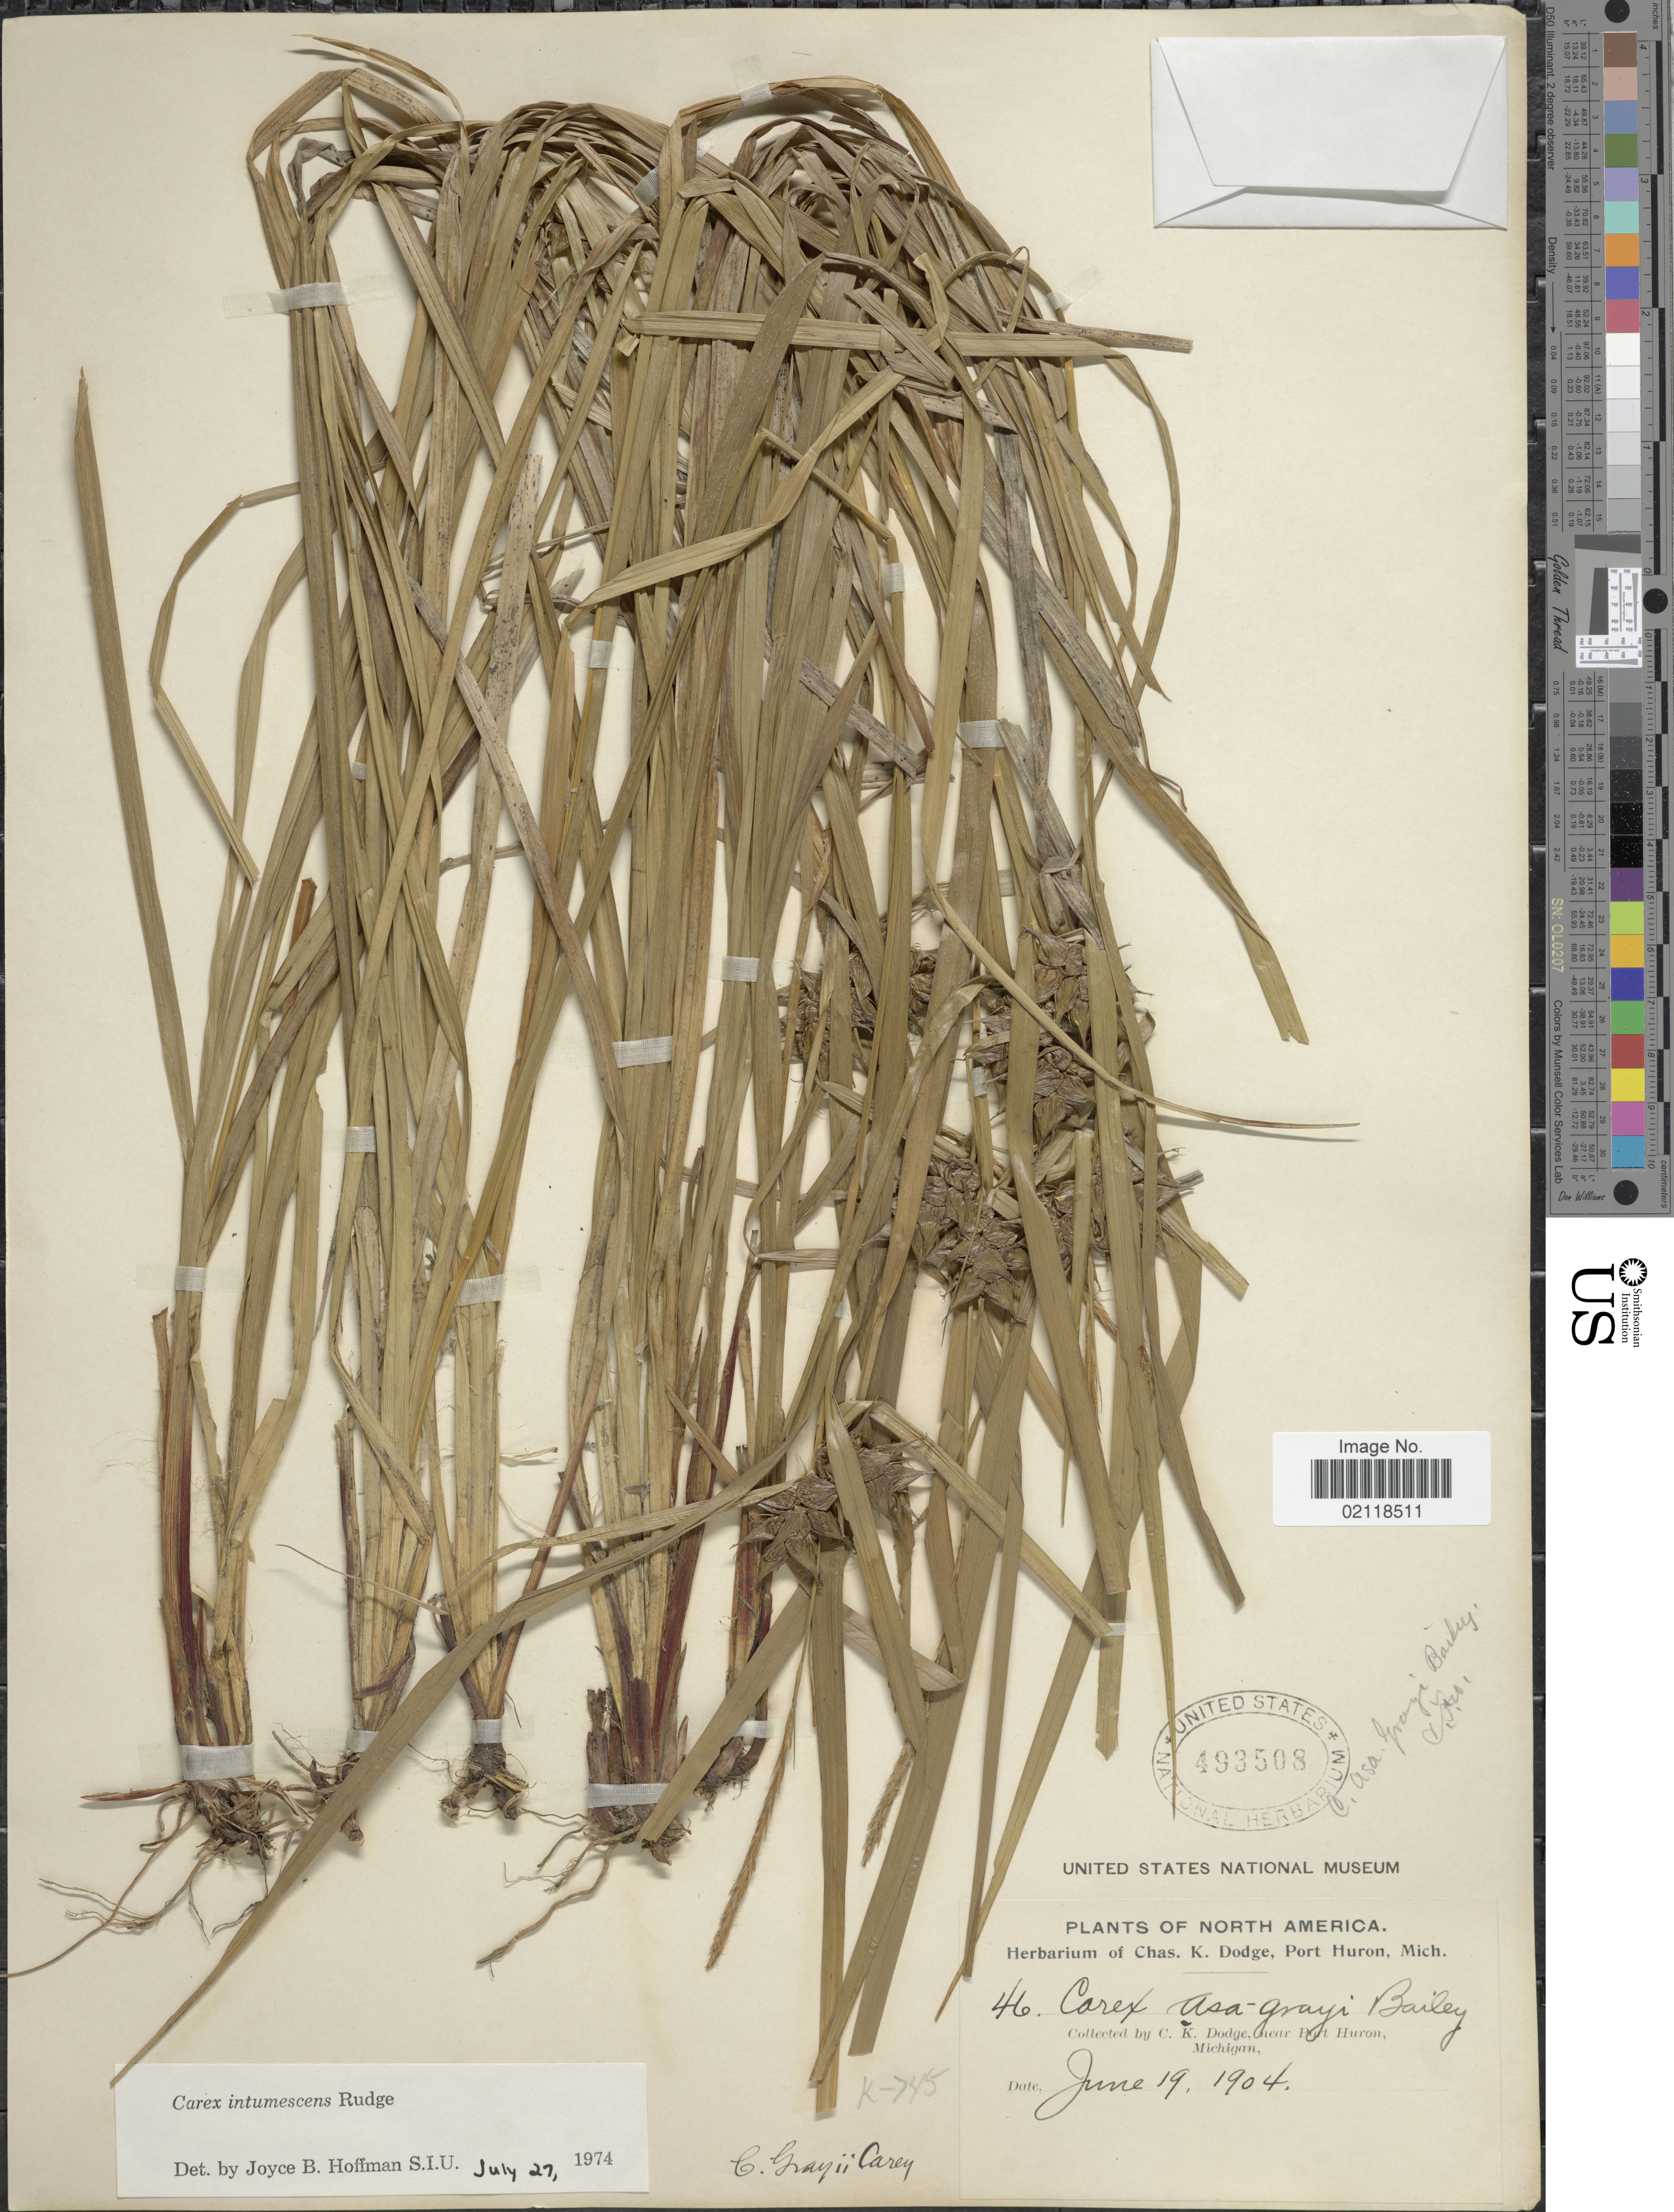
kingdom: Plantae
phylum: Tracheophyta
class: Liliopsida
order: Poales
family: Cyperaceae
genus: Carex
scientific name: Carex intumescens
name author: Rudge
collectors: C. K. Dodge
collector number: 46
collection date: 1904-06-19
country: United States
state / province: Michigan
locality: Near Port Huron.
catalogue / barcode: US 493508